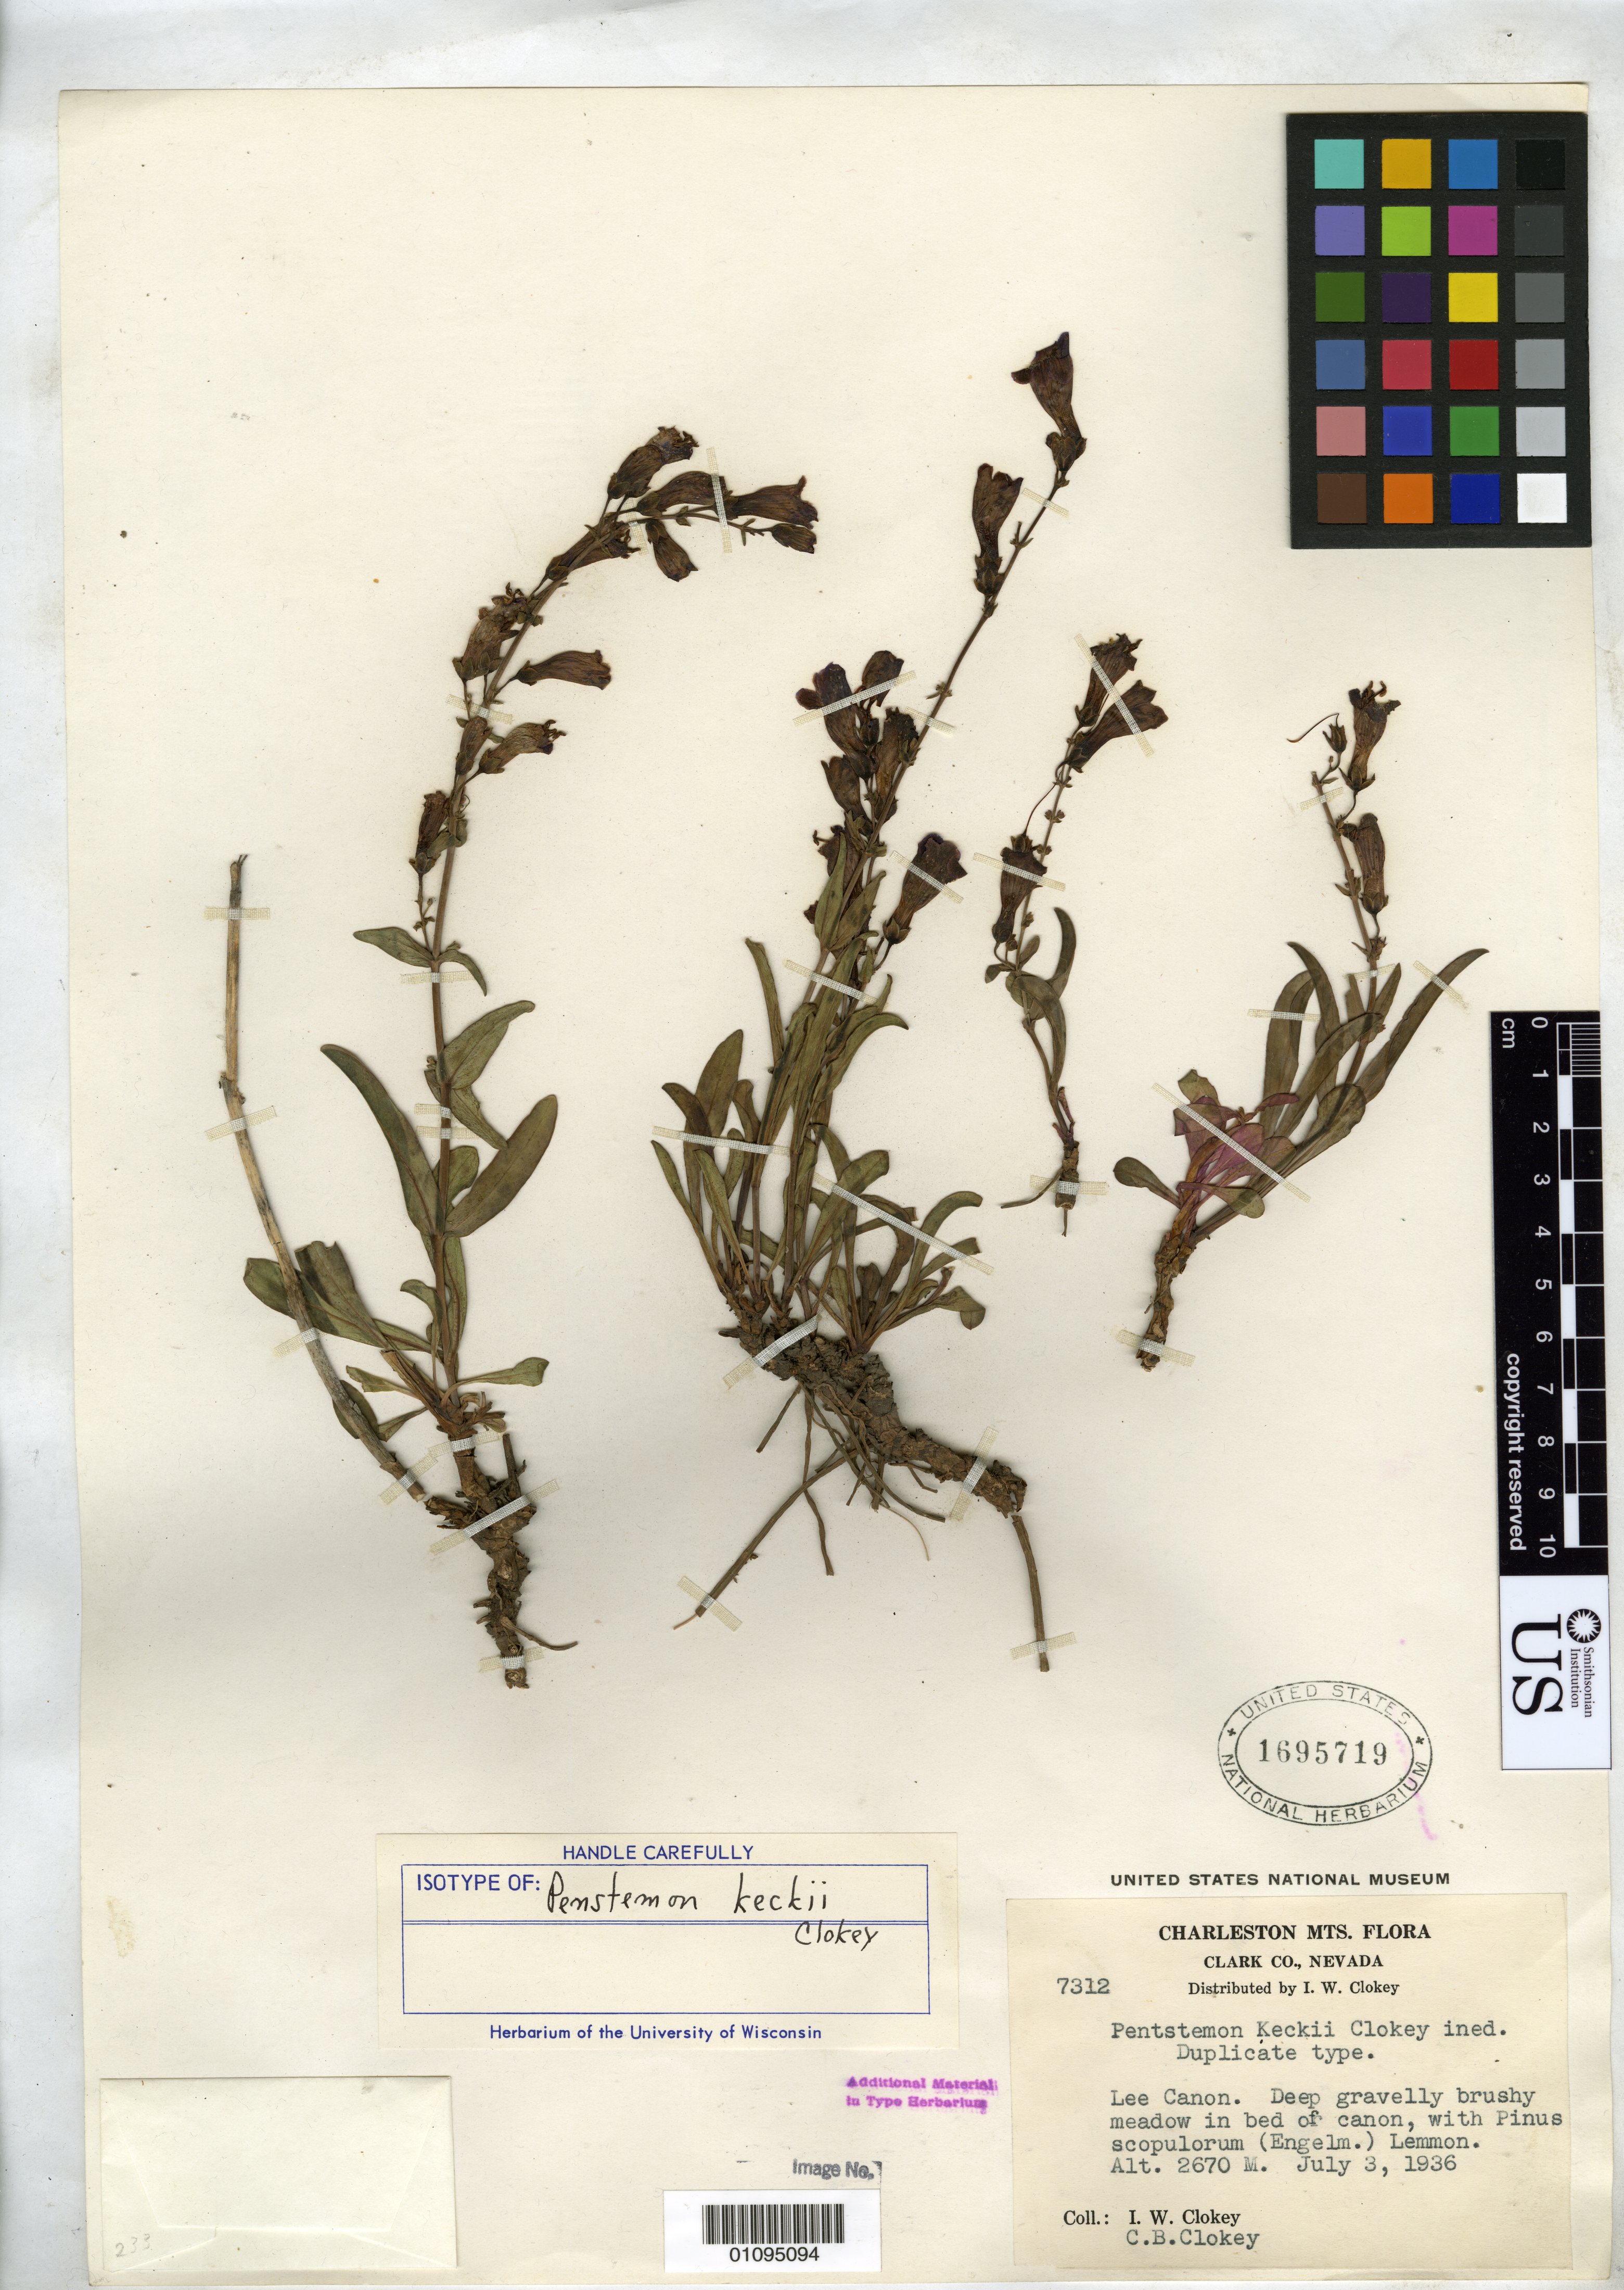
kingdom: Plantae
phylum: Tracheophyta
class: Magnoliopsida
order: Lamiales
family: Plantaginaceae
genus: Penstemon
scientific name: Penstemon keckii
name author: Clokey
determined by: Clokey, --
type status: Isotype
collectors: I. W. Clokey & C. Clokey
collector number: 7312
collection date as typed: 03 Jul 1936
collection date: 1936-07-03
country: United States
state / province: Nevada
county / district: Clark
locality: Lee Canon, Charleston Mts.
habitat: Deep gravelly brushy meadow in bed of canon, with Pinus scopulorum (Engelm.) Lemmon.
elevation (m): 2670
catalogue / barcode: US 1695719